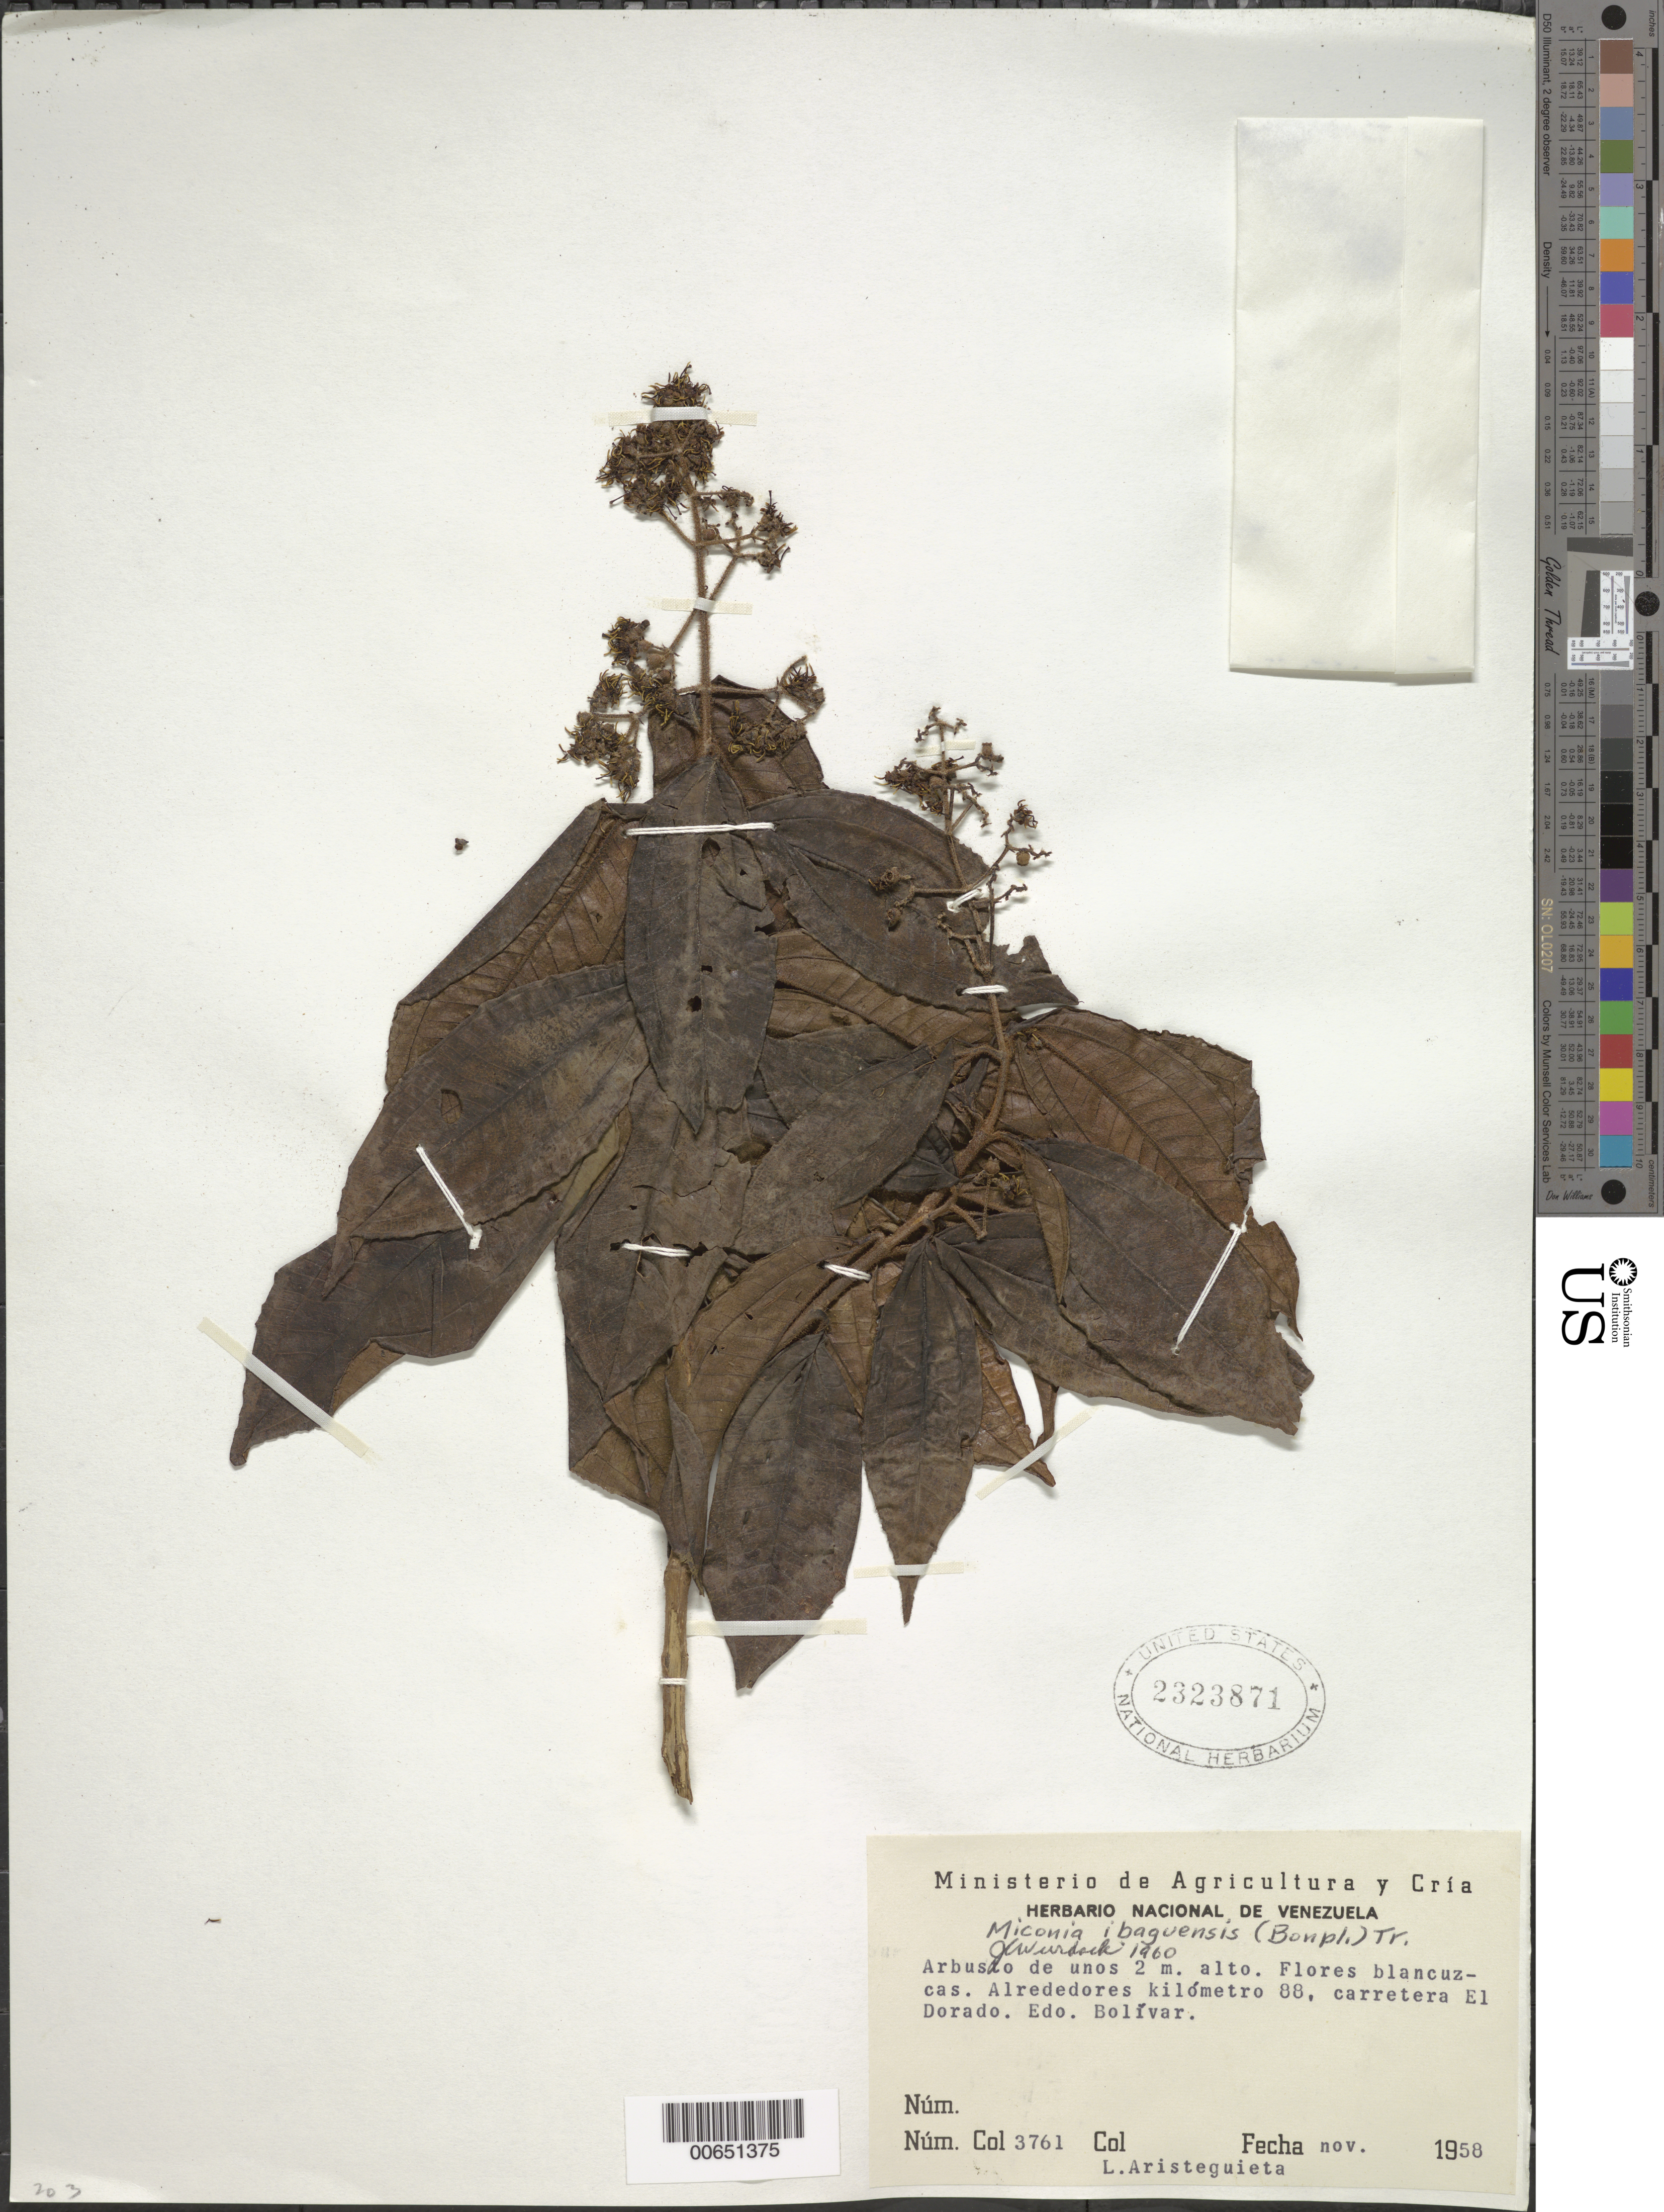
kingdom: Plantae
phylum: Tracheophyta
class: Magnoliopsida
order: Myrtales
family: Melastomataceae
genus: Miconia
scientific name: Miconia ibaguensis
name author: (Bonpl.) Triana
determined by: Wurdack, John J., (US), US (UNITED STATES)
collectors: L. Aristeguieta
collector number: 3761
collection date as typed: Nov-58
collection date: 1958-11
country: Venezuela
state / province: Bolívar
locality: Carretera El Dorado, km 88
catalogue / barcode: US 2323971